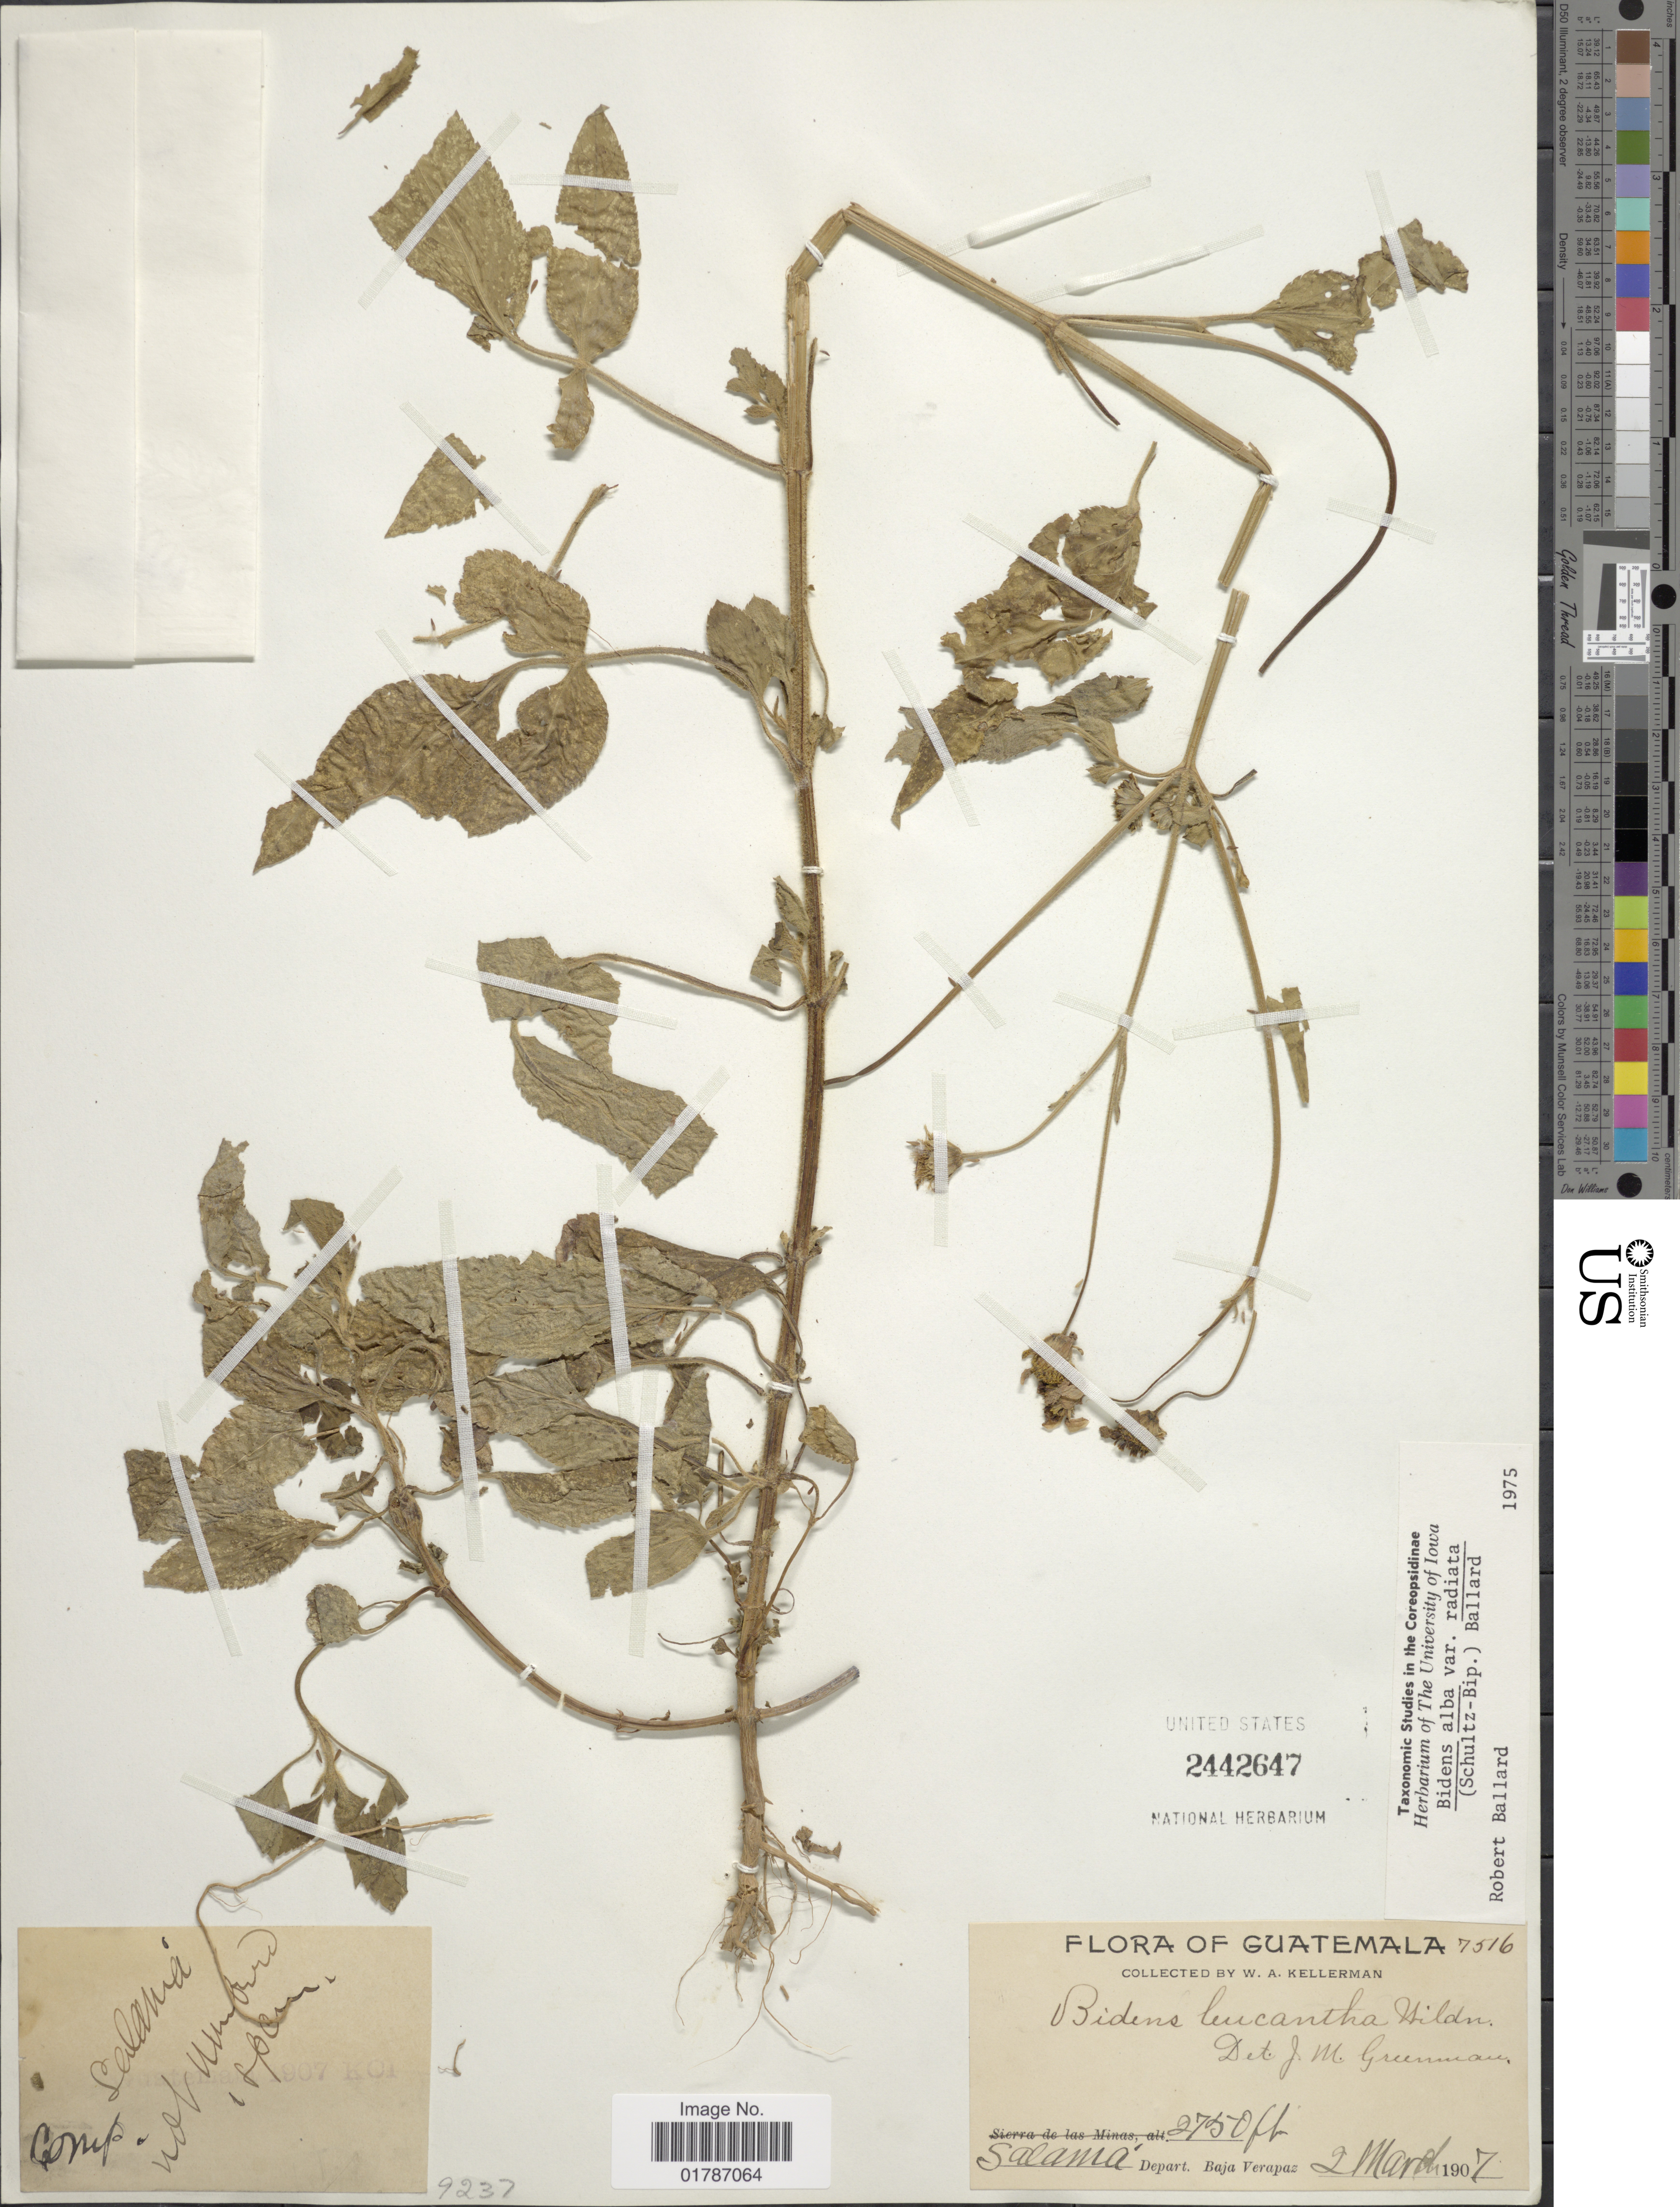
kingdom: Plantae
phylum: Tracheophyta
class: Magnoliopsida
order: Asterales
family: Asteraceae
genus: Bidens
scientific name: Bidens alba var. radiata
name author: (Sch. Bip.) R.E. Ballard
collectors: W. Kellerman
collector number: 7516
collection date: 1907-03-02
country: Guatemala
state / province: Baja Verapaz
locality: Salama, Depart., Baja Verapaz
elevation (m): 838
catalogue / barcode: US 2442647